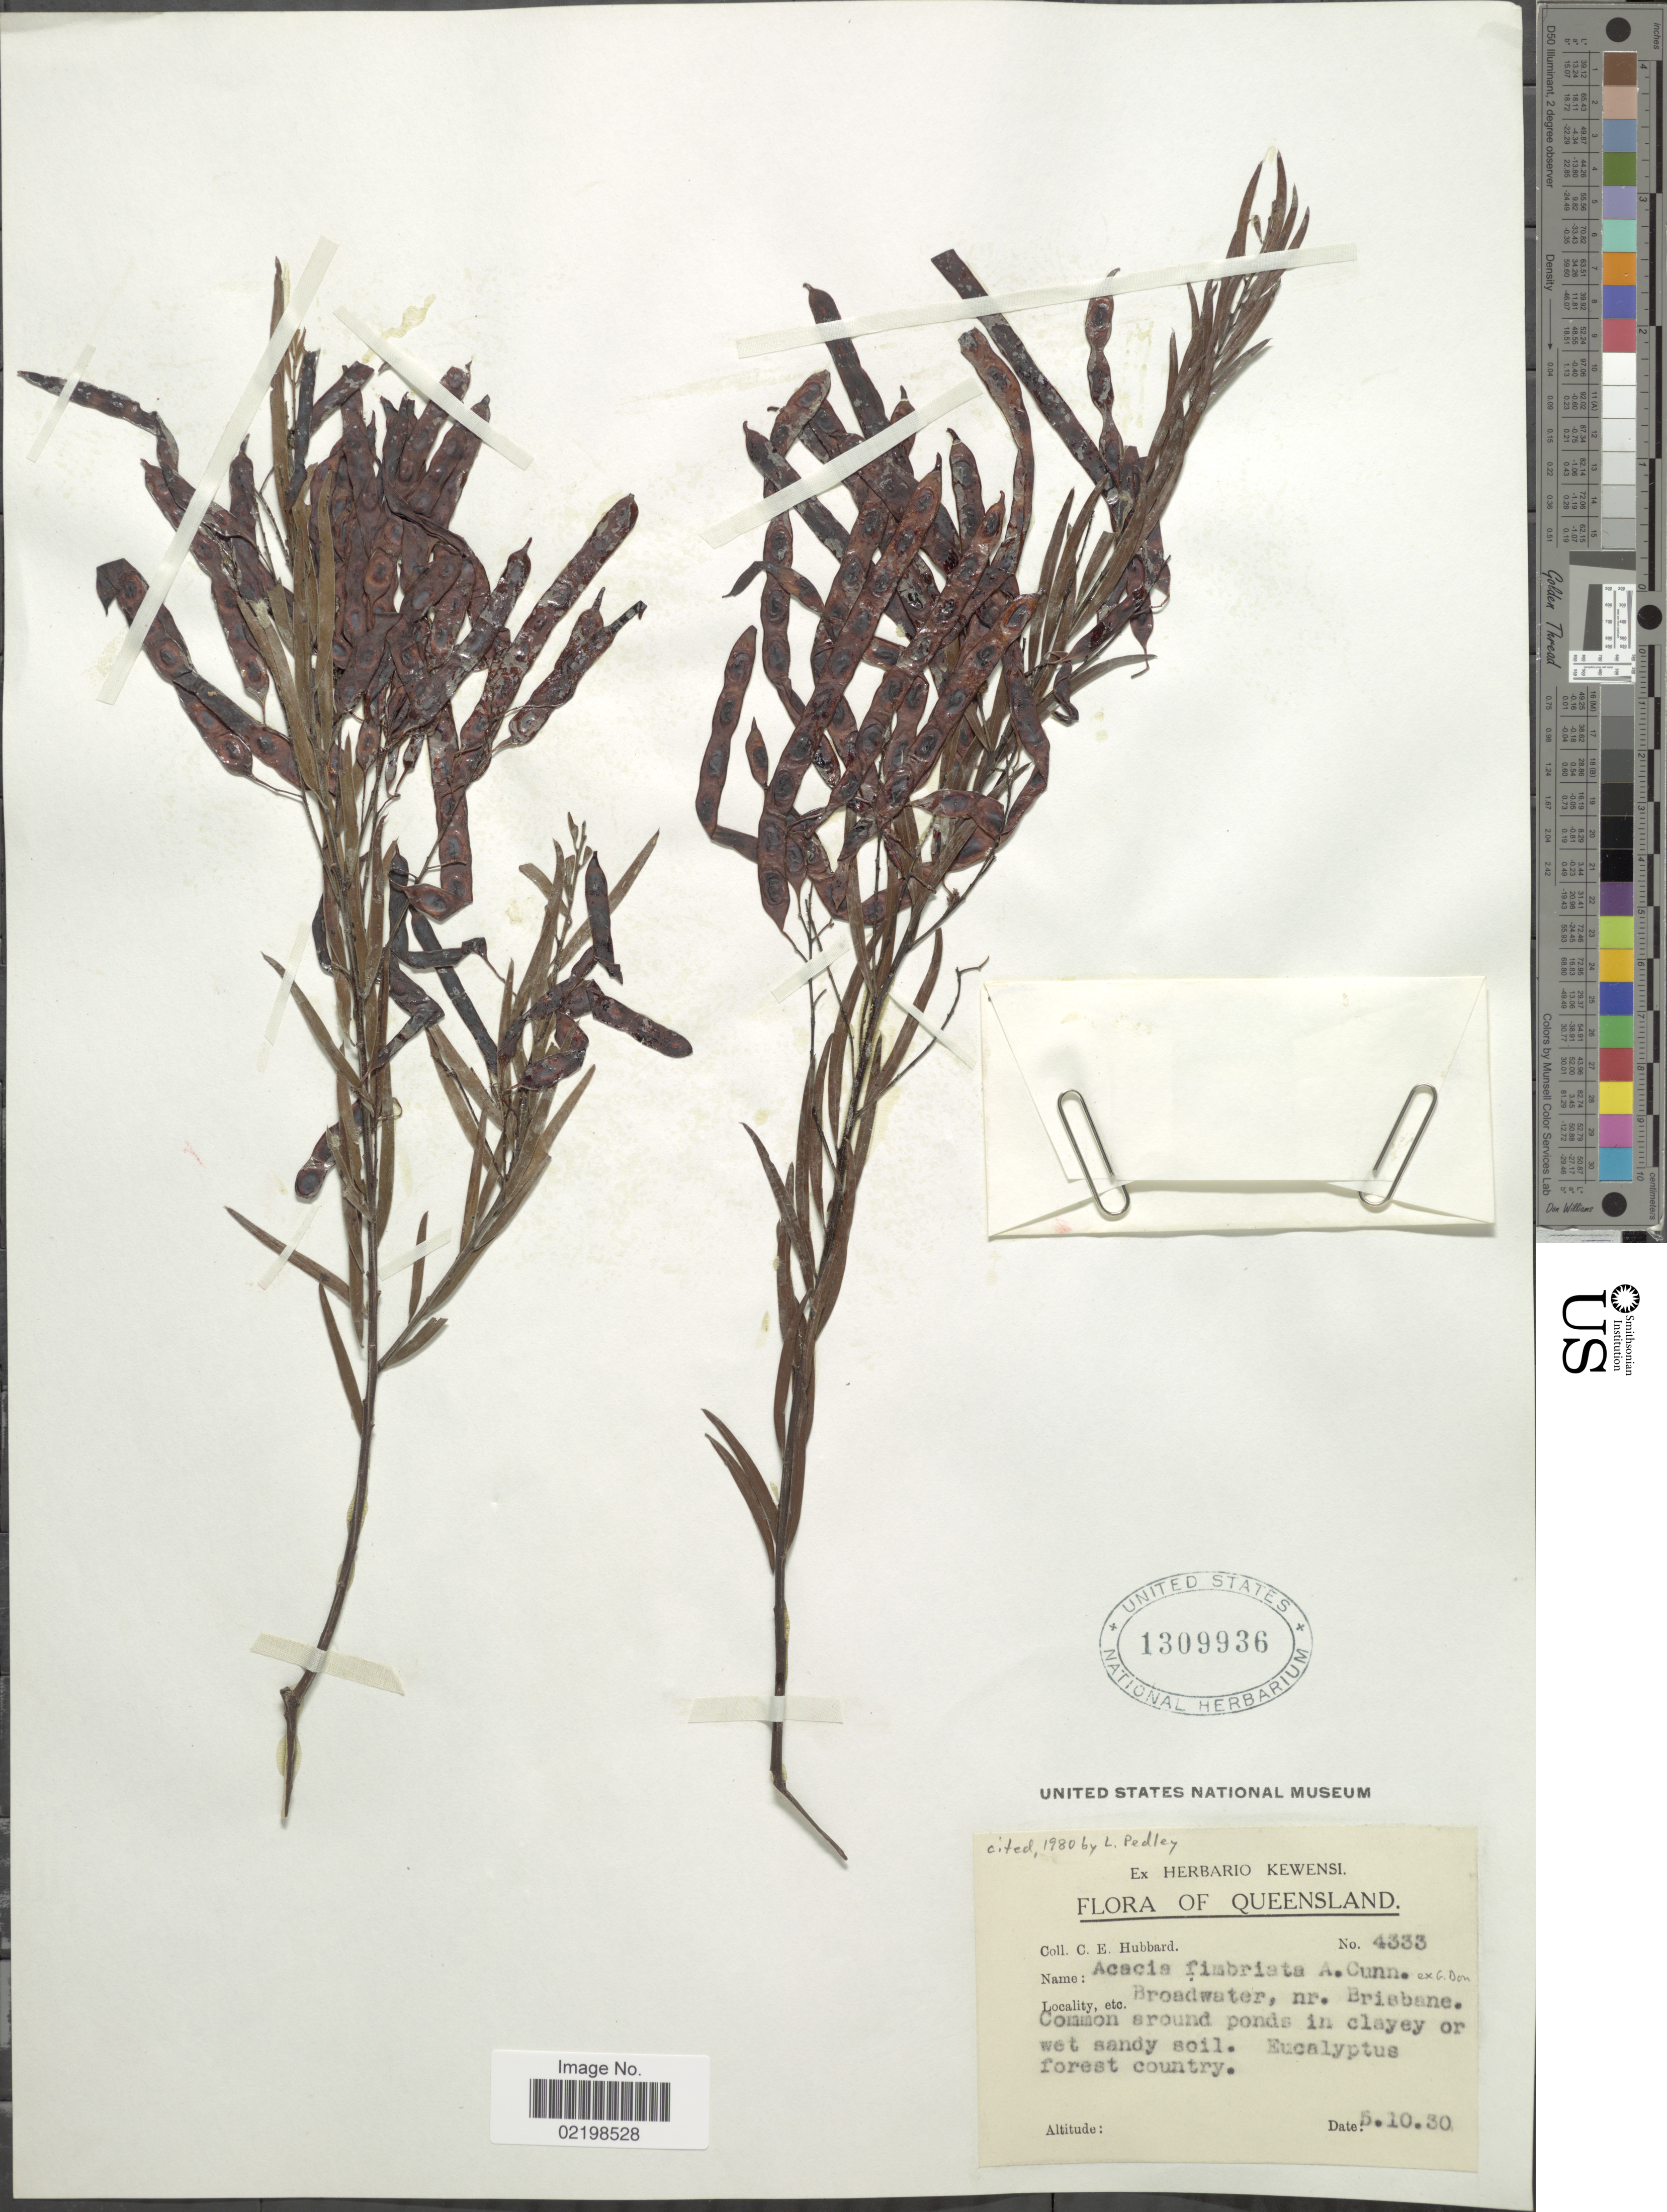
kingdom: Plantae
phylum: Tracheophyta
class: Magnoliopsida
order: Fabales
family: Fabaceae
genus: Acacia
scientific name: Acacia fimbriata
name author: A. Cunn. ex G. Don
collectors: C. E. Hubbard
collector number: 4333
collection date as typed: Transcribed d/m/y: 5/10/30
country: Australia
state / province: Queensland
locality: Queensland, Broadwater, nr Brisbane.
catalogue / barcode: US 1309936